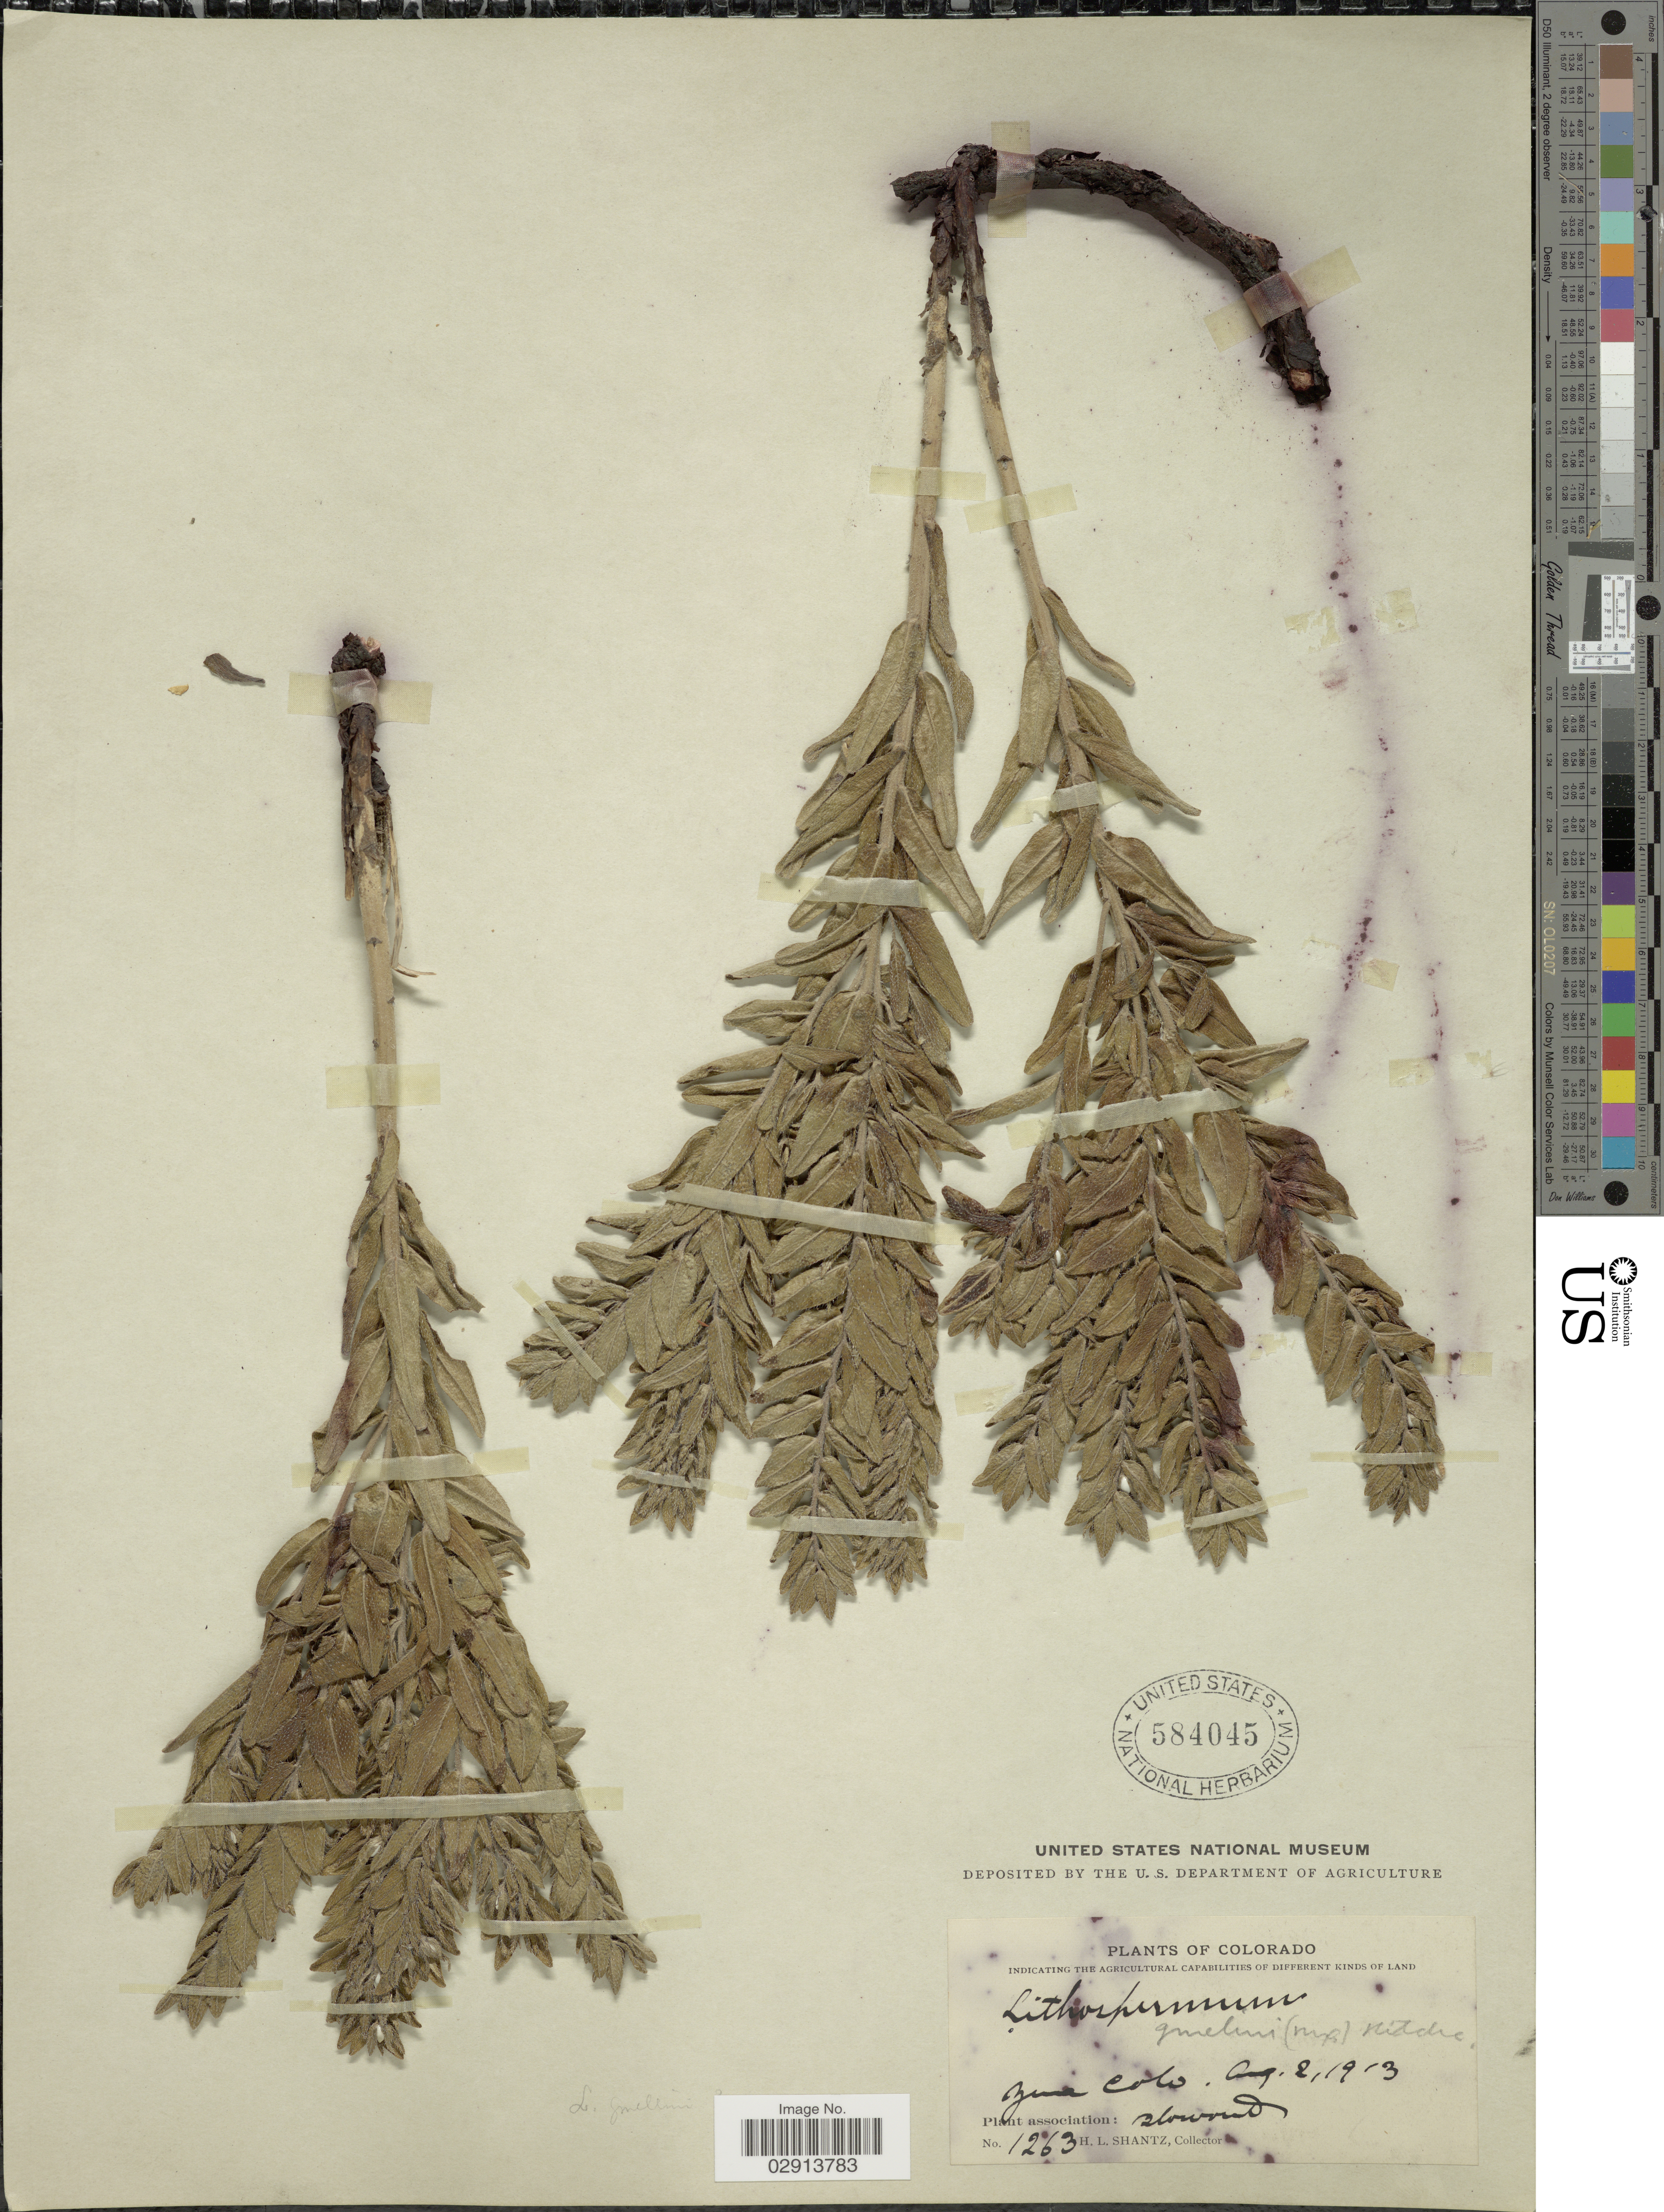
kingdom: Plantae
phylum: Tracheophyta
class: Magnoliopsida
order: Boraginales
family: Boraginaceae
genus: Lithospermum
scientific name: Lithospermum caroliniense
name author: (J.F. Gmel.) MacMill.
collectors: H. Shantz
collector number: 1263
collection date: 1913-08-02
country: United States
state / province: Colorado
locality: Yuma Colo.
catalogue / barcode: US 584045